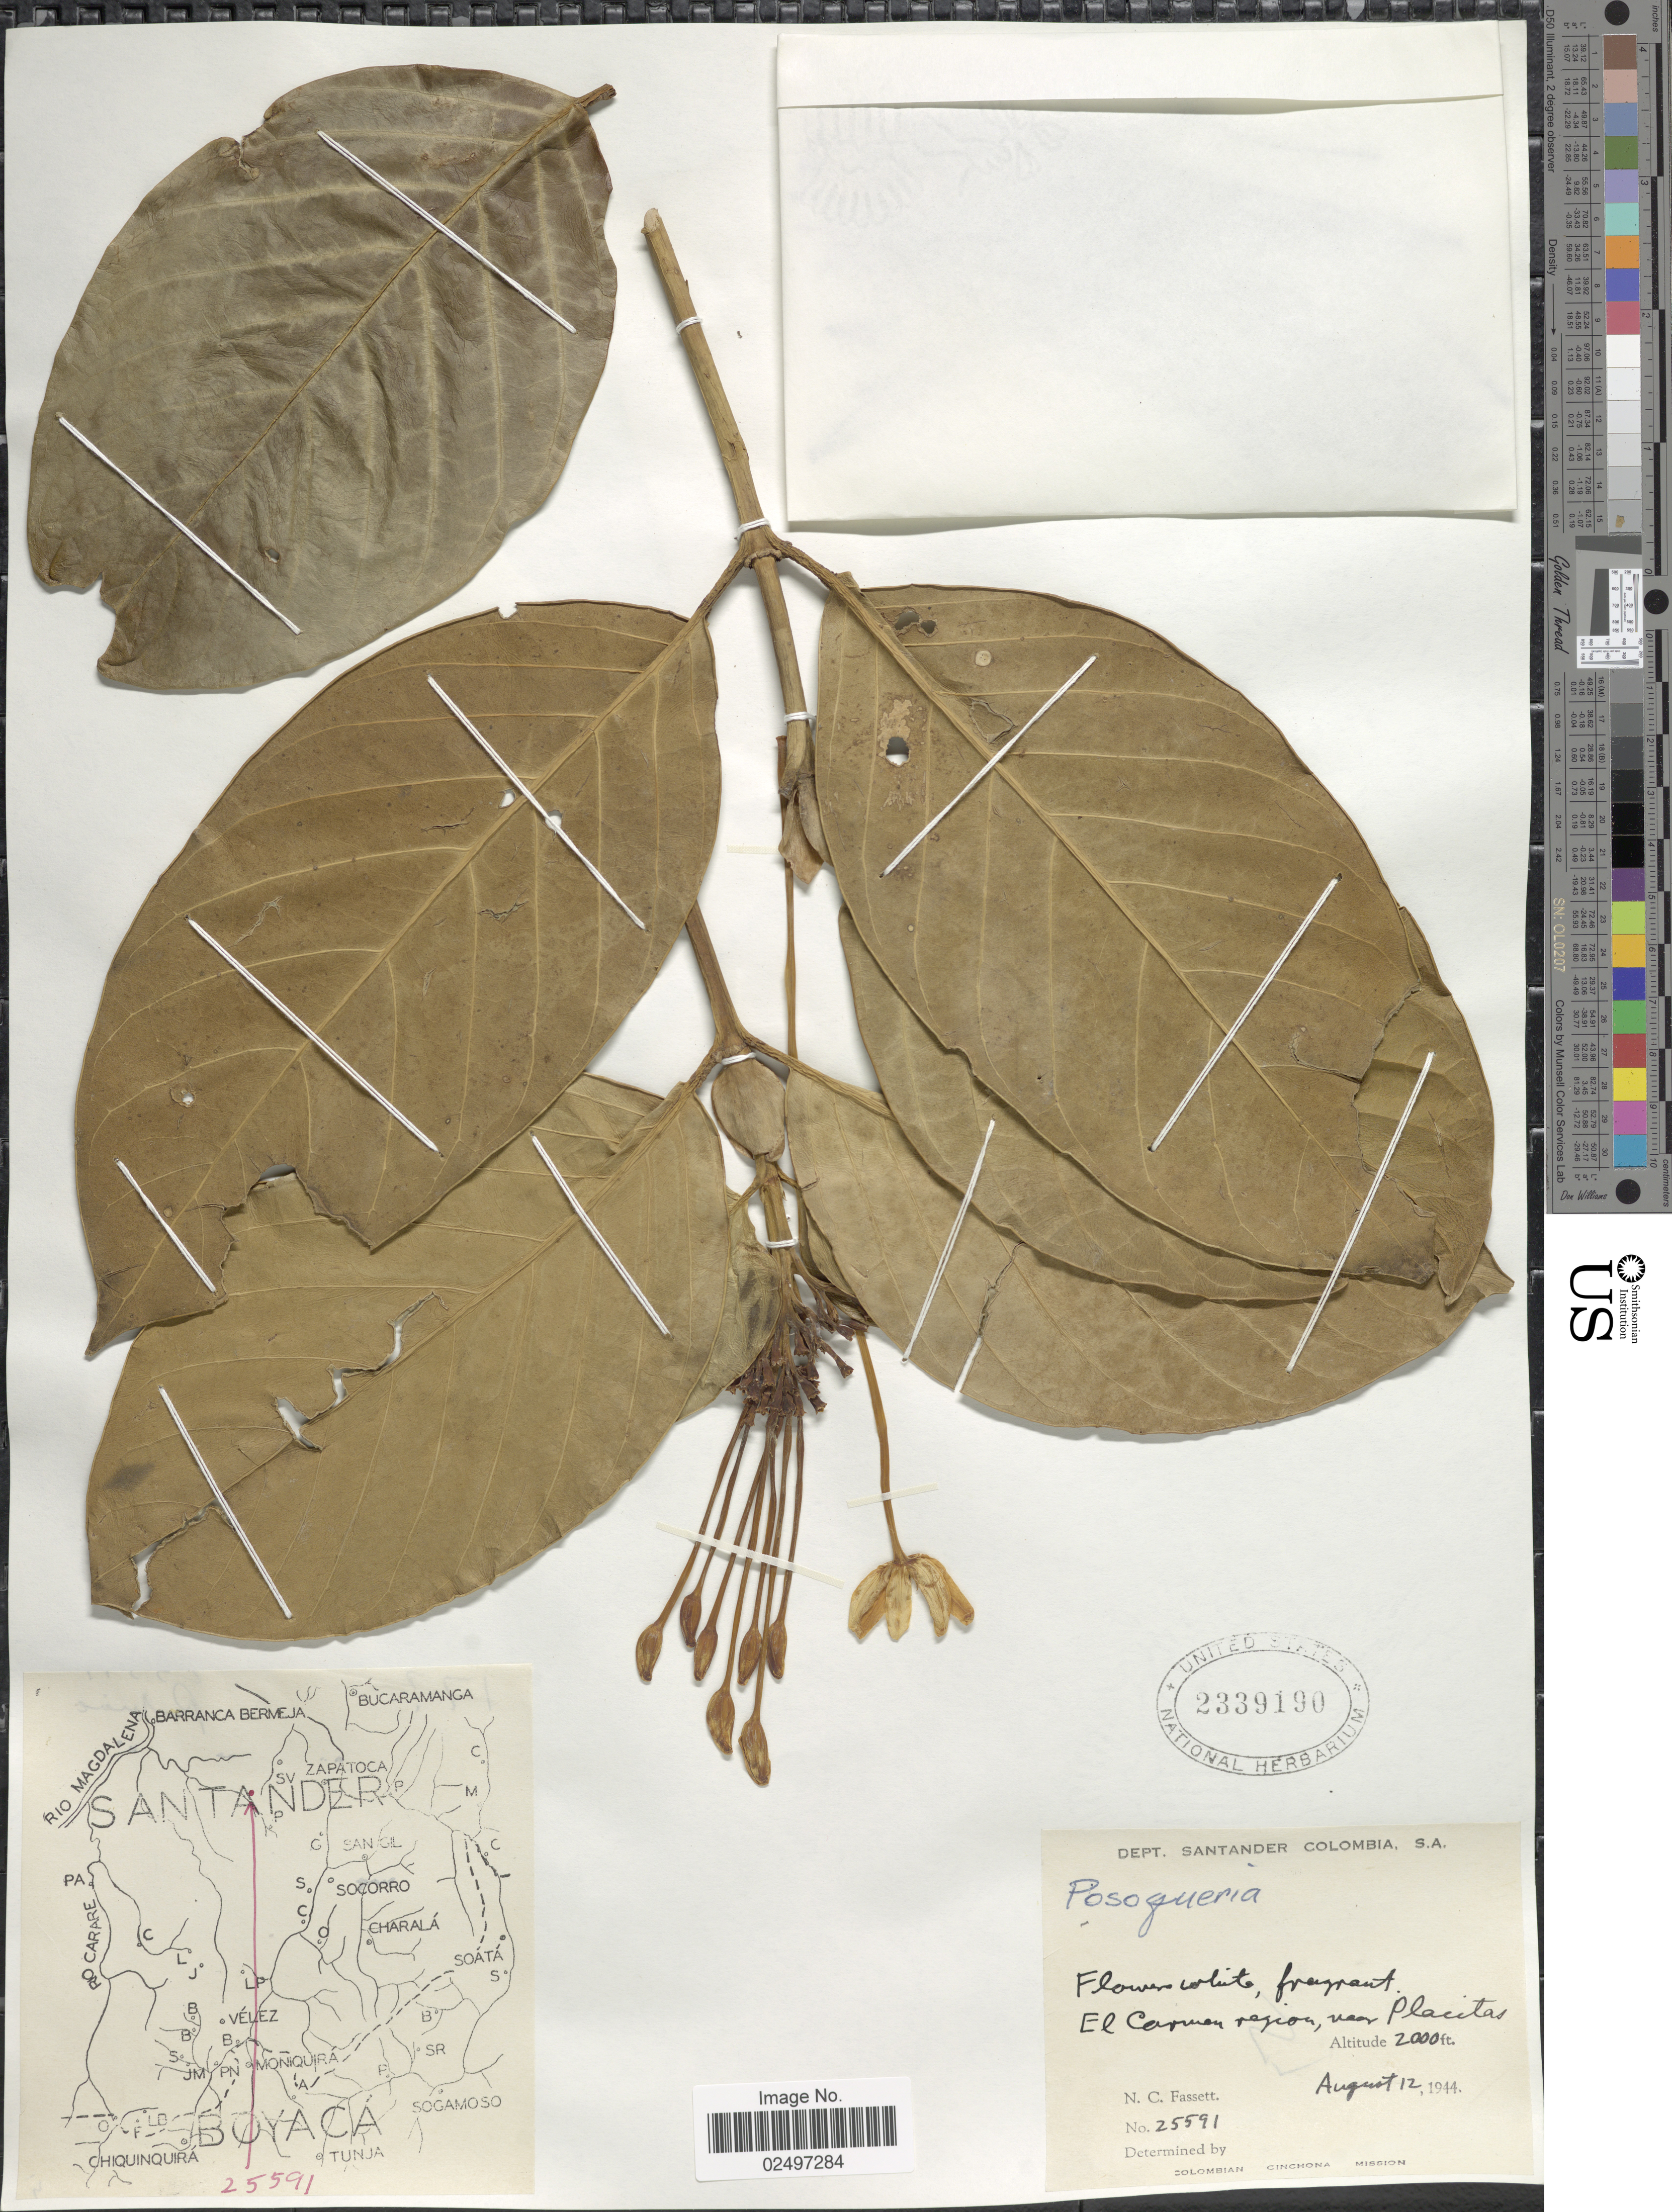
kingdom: Plantae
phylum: Tracheophyta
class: Magnoliopsida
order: Gentianales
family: Rubiaceae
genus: Posoqueria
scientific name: Posoqueria sp.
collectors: N. C. Fassett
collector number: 25591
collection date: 1944-08-12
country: Colombia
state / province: Santander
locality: El Carmen region, near Placitas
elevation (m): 610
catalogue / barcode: US 2339190